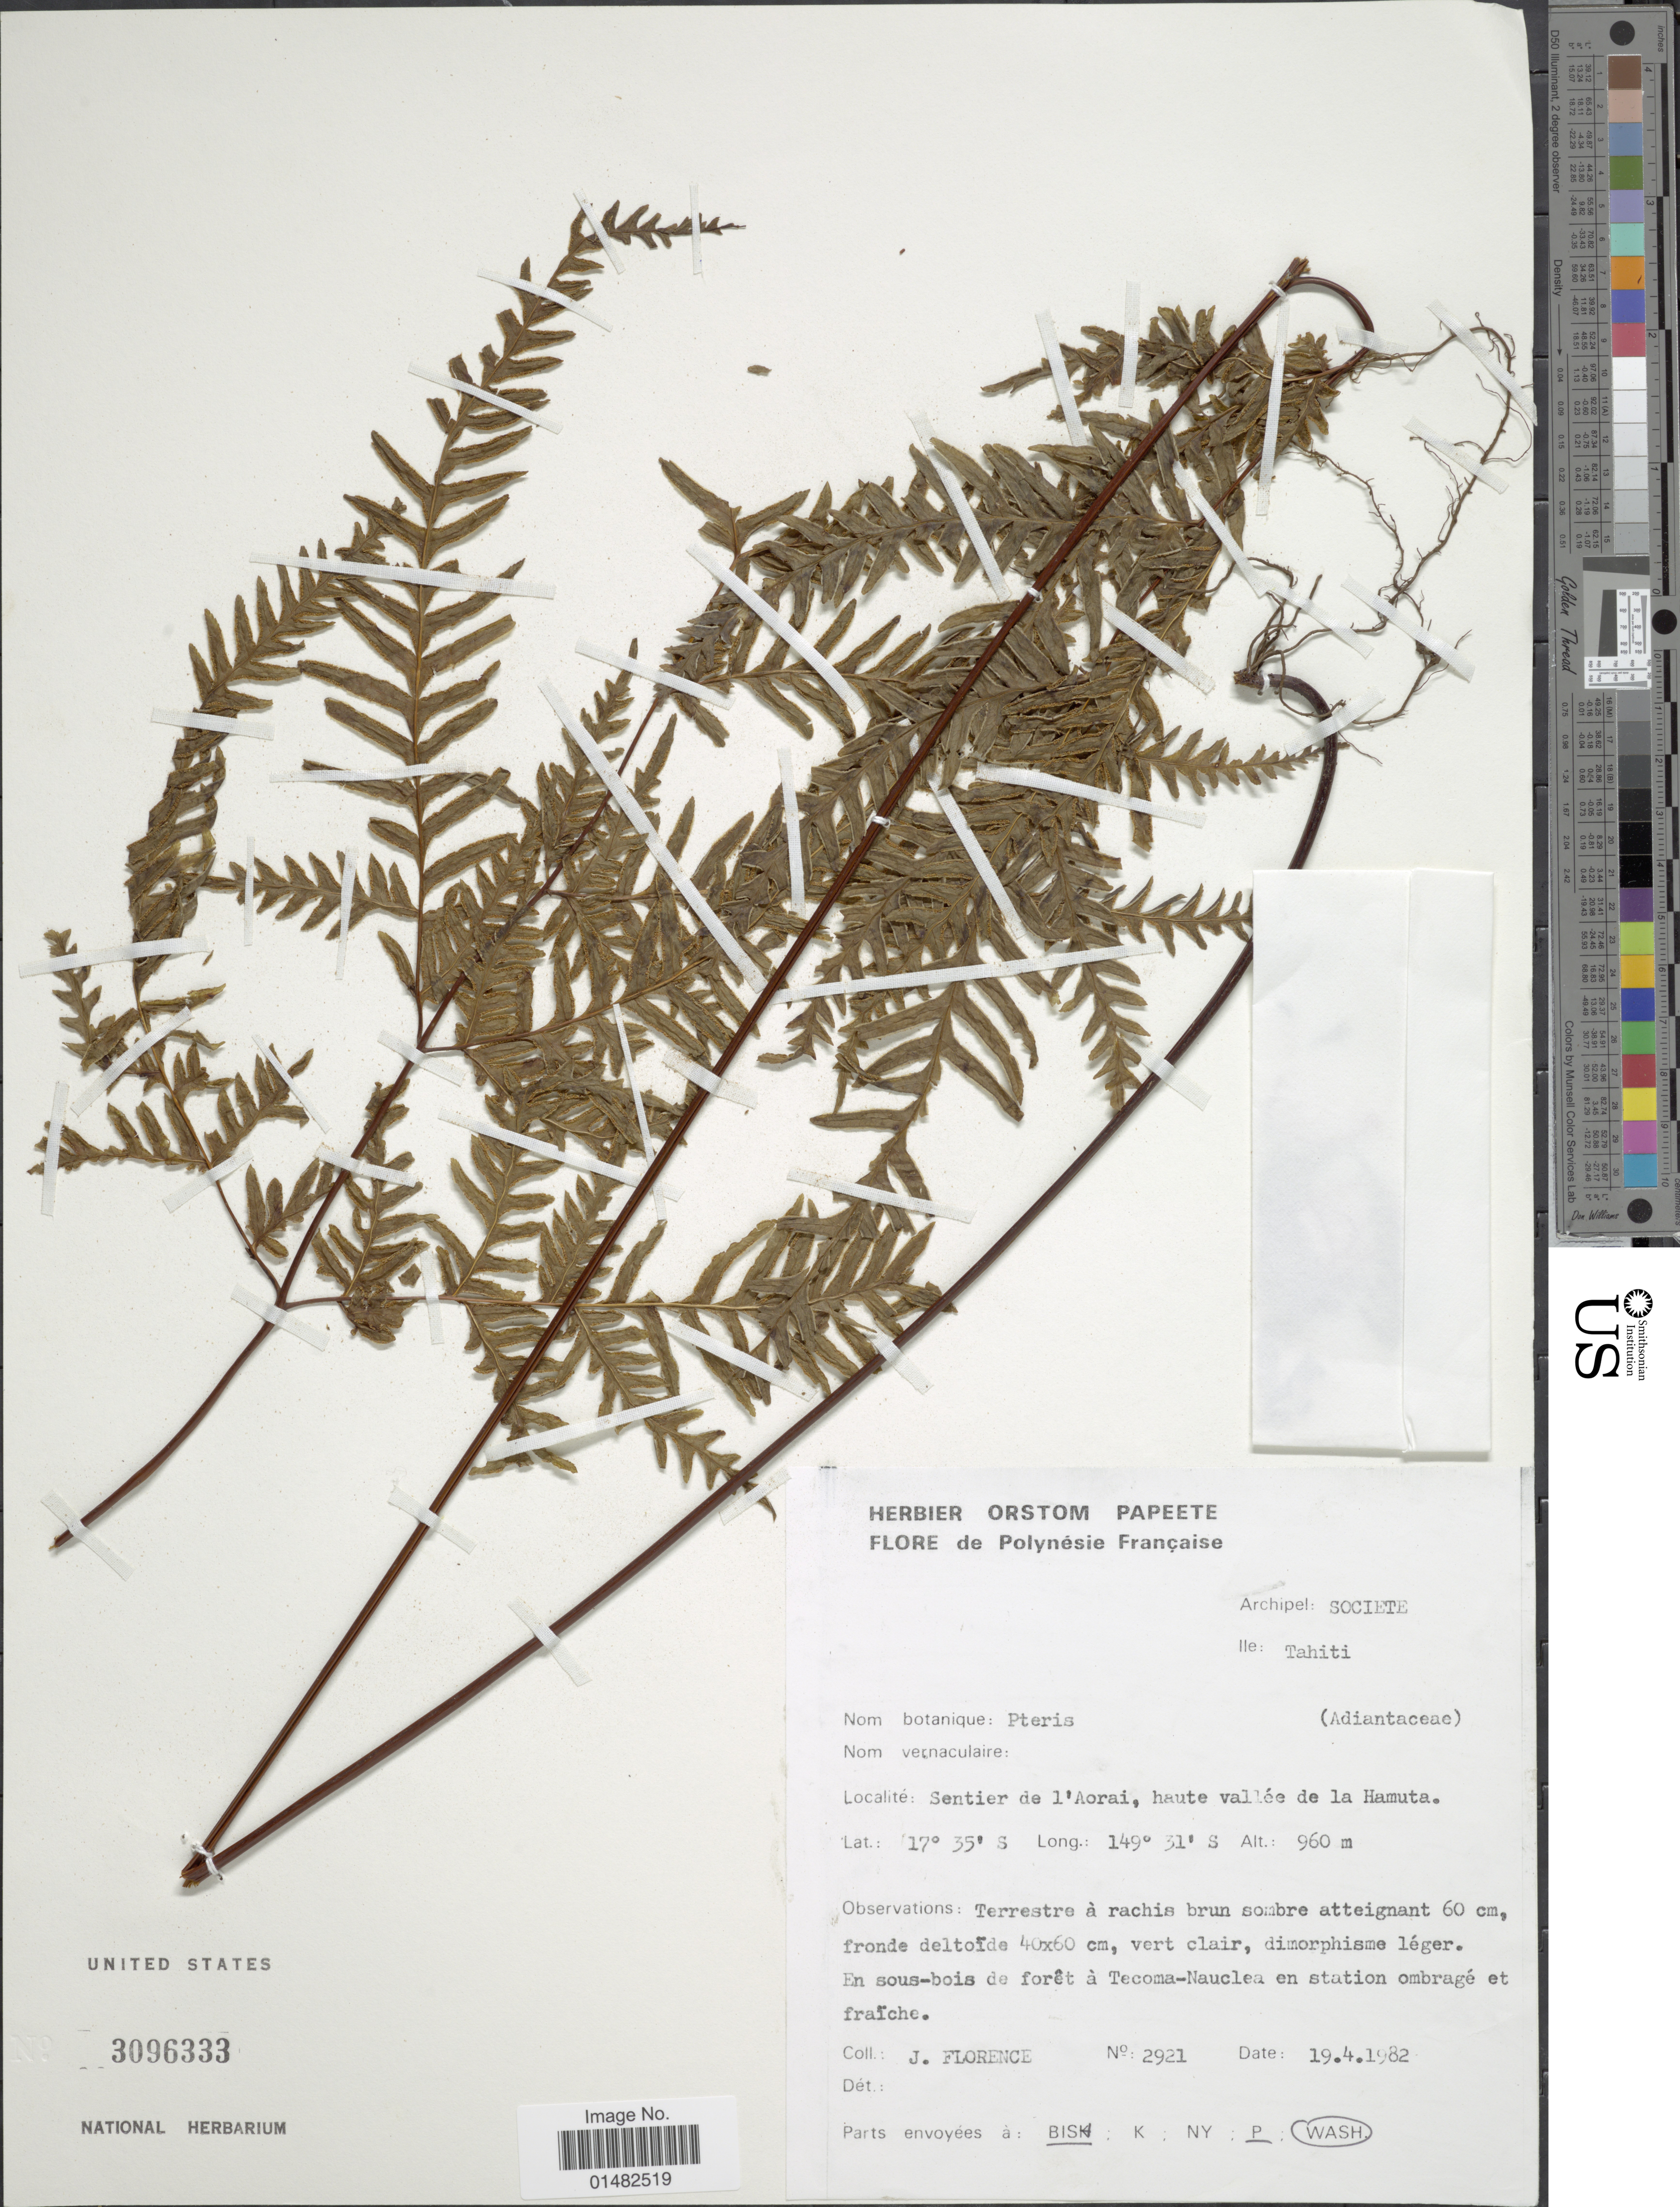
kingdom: Plantae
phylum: Tracheophyta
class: Polypodiopsida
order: Polypodiales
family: Pteridaceae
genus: Pteris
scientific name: Pteris tremula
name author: R. Br.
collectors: J. Florence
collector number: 2921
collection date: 1982-04-19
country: French Polynesia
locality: Sentier de l'Aorai, haute vallée de la Hamuta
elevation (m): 960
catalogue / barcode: US 3096333